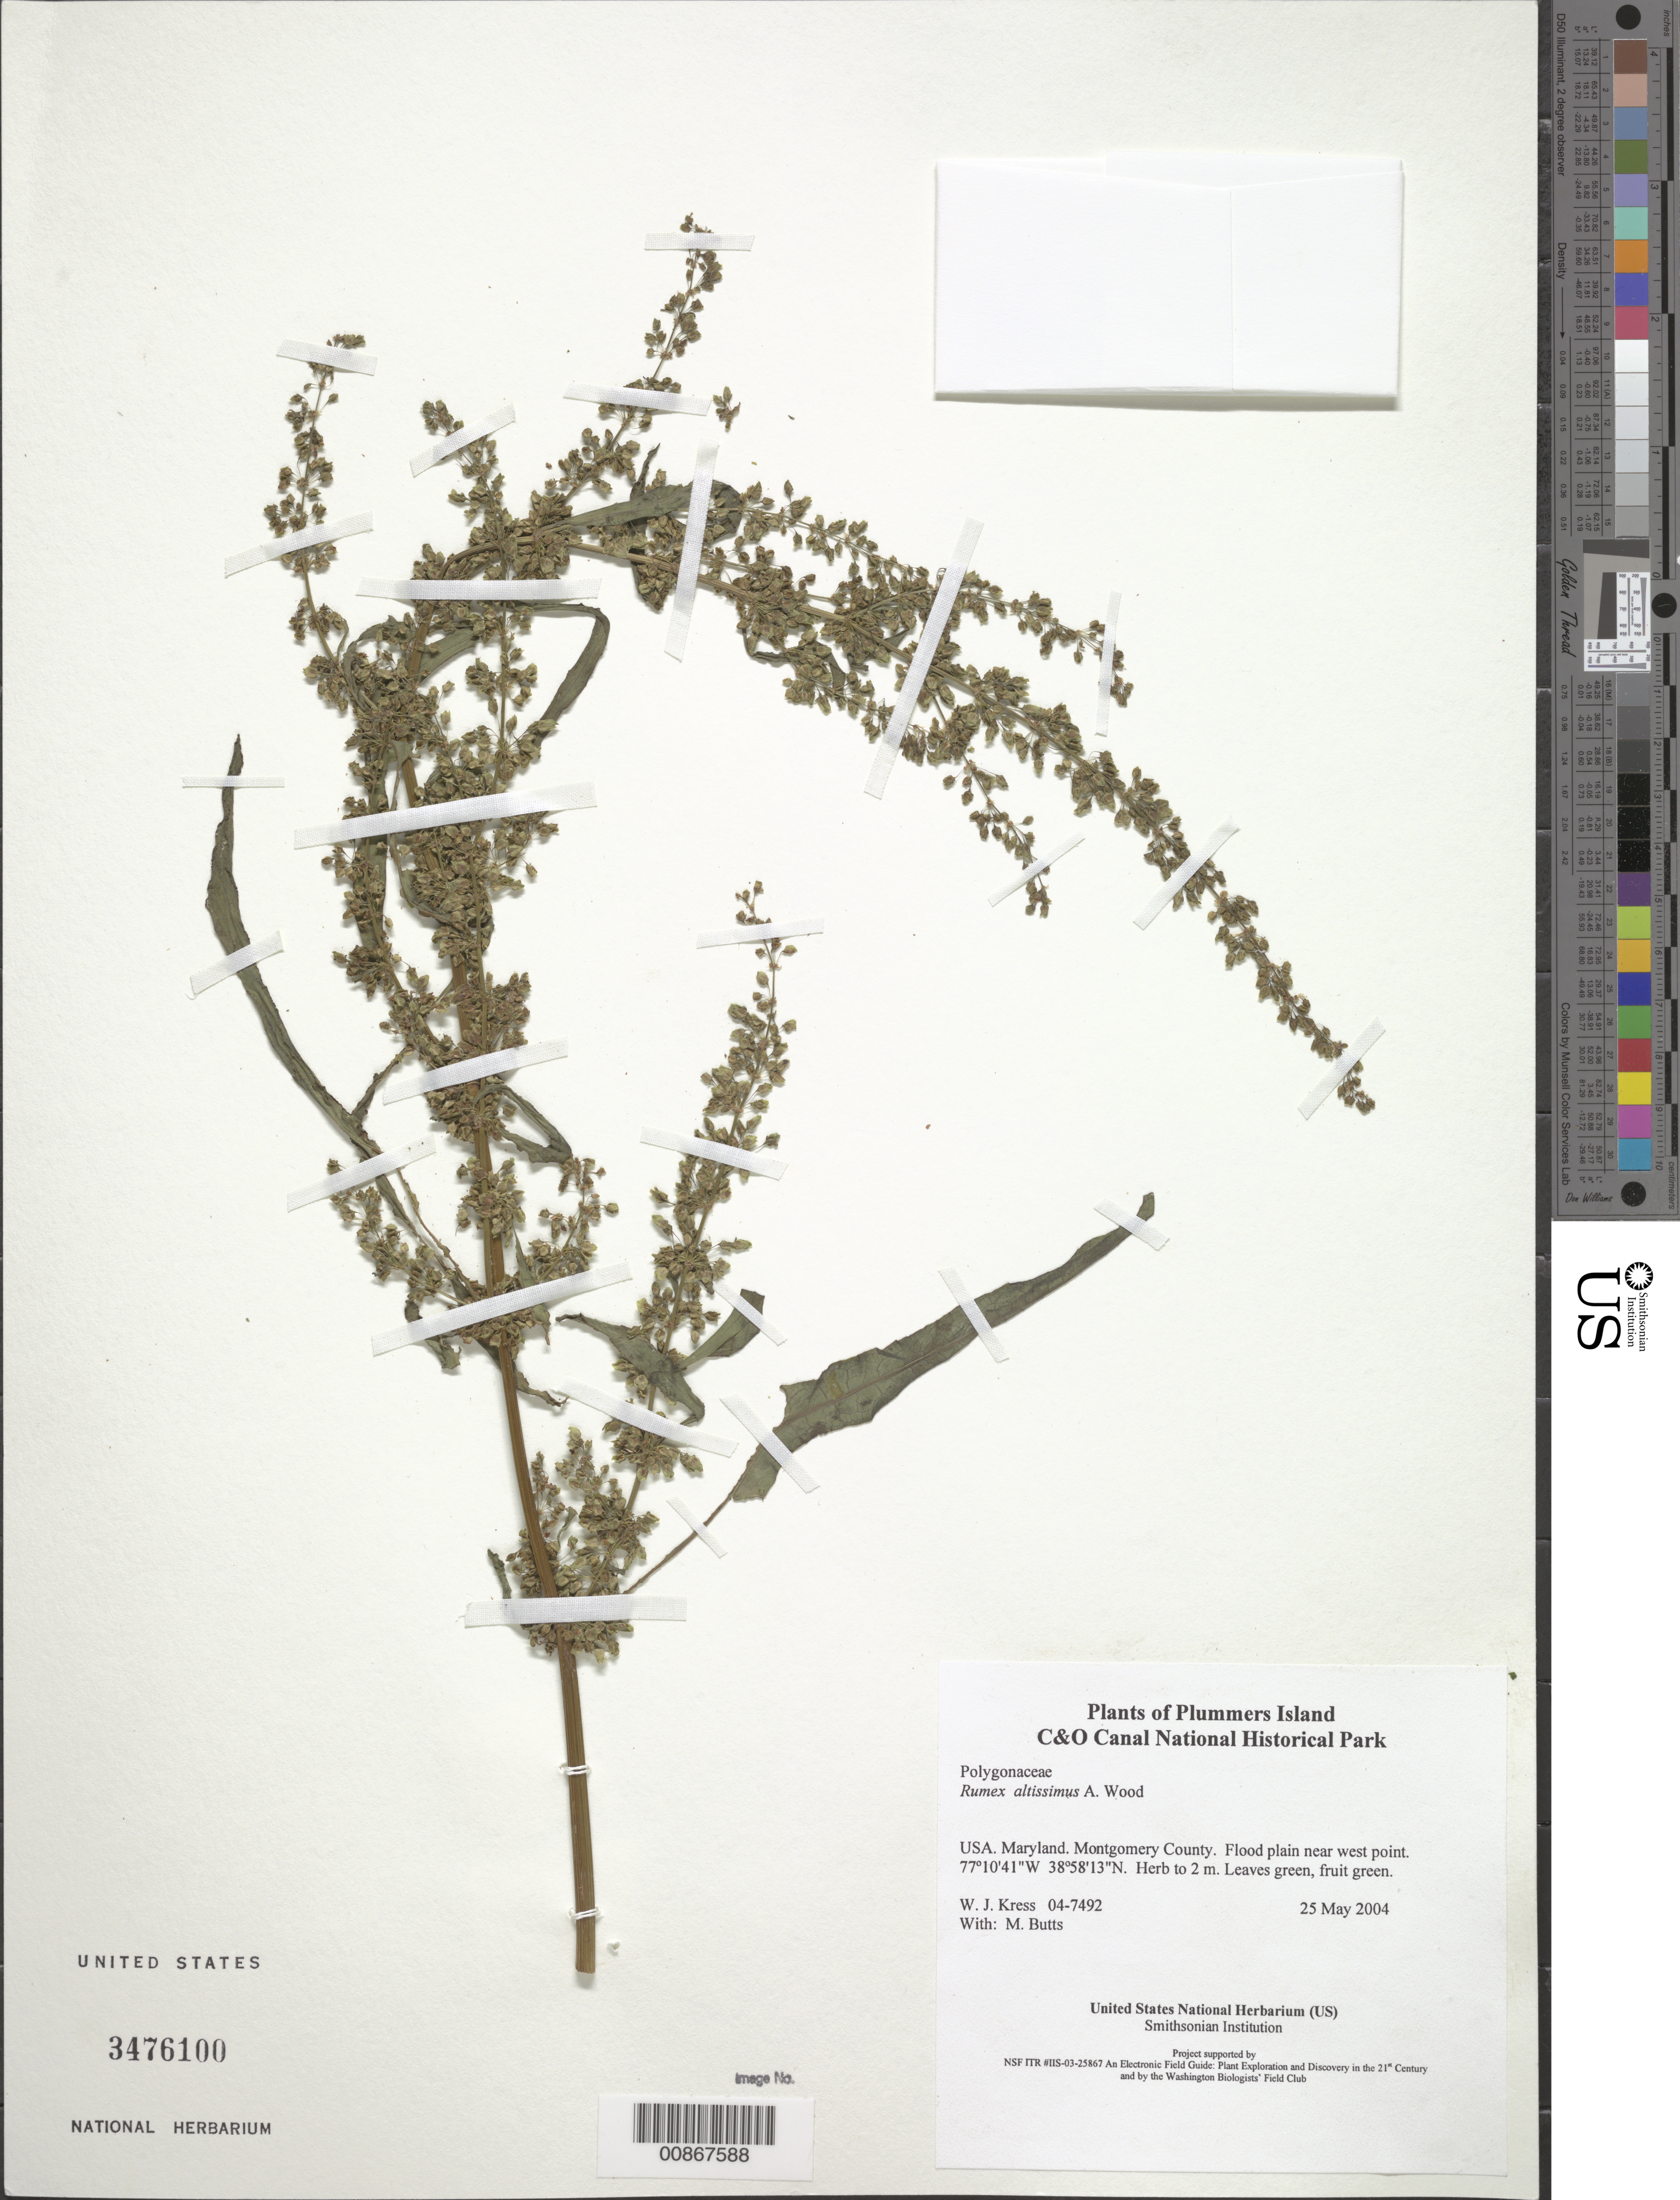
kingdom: Plantae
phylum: Tracheophyta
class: Magnoliopsida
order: Caryophyllales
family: Polygonaceae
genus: Rumex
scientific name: Rumex altissimus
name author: Alph. Wood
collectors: W. J. Kress & M. B. Butts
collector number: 04-7492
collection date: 2004-05-25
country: United States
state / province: Maryland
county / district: Montgomery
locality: Chesapeake and Ohio Canal National Historical Park, Plummers Island, flood plain near west point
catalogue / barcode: US 3476100